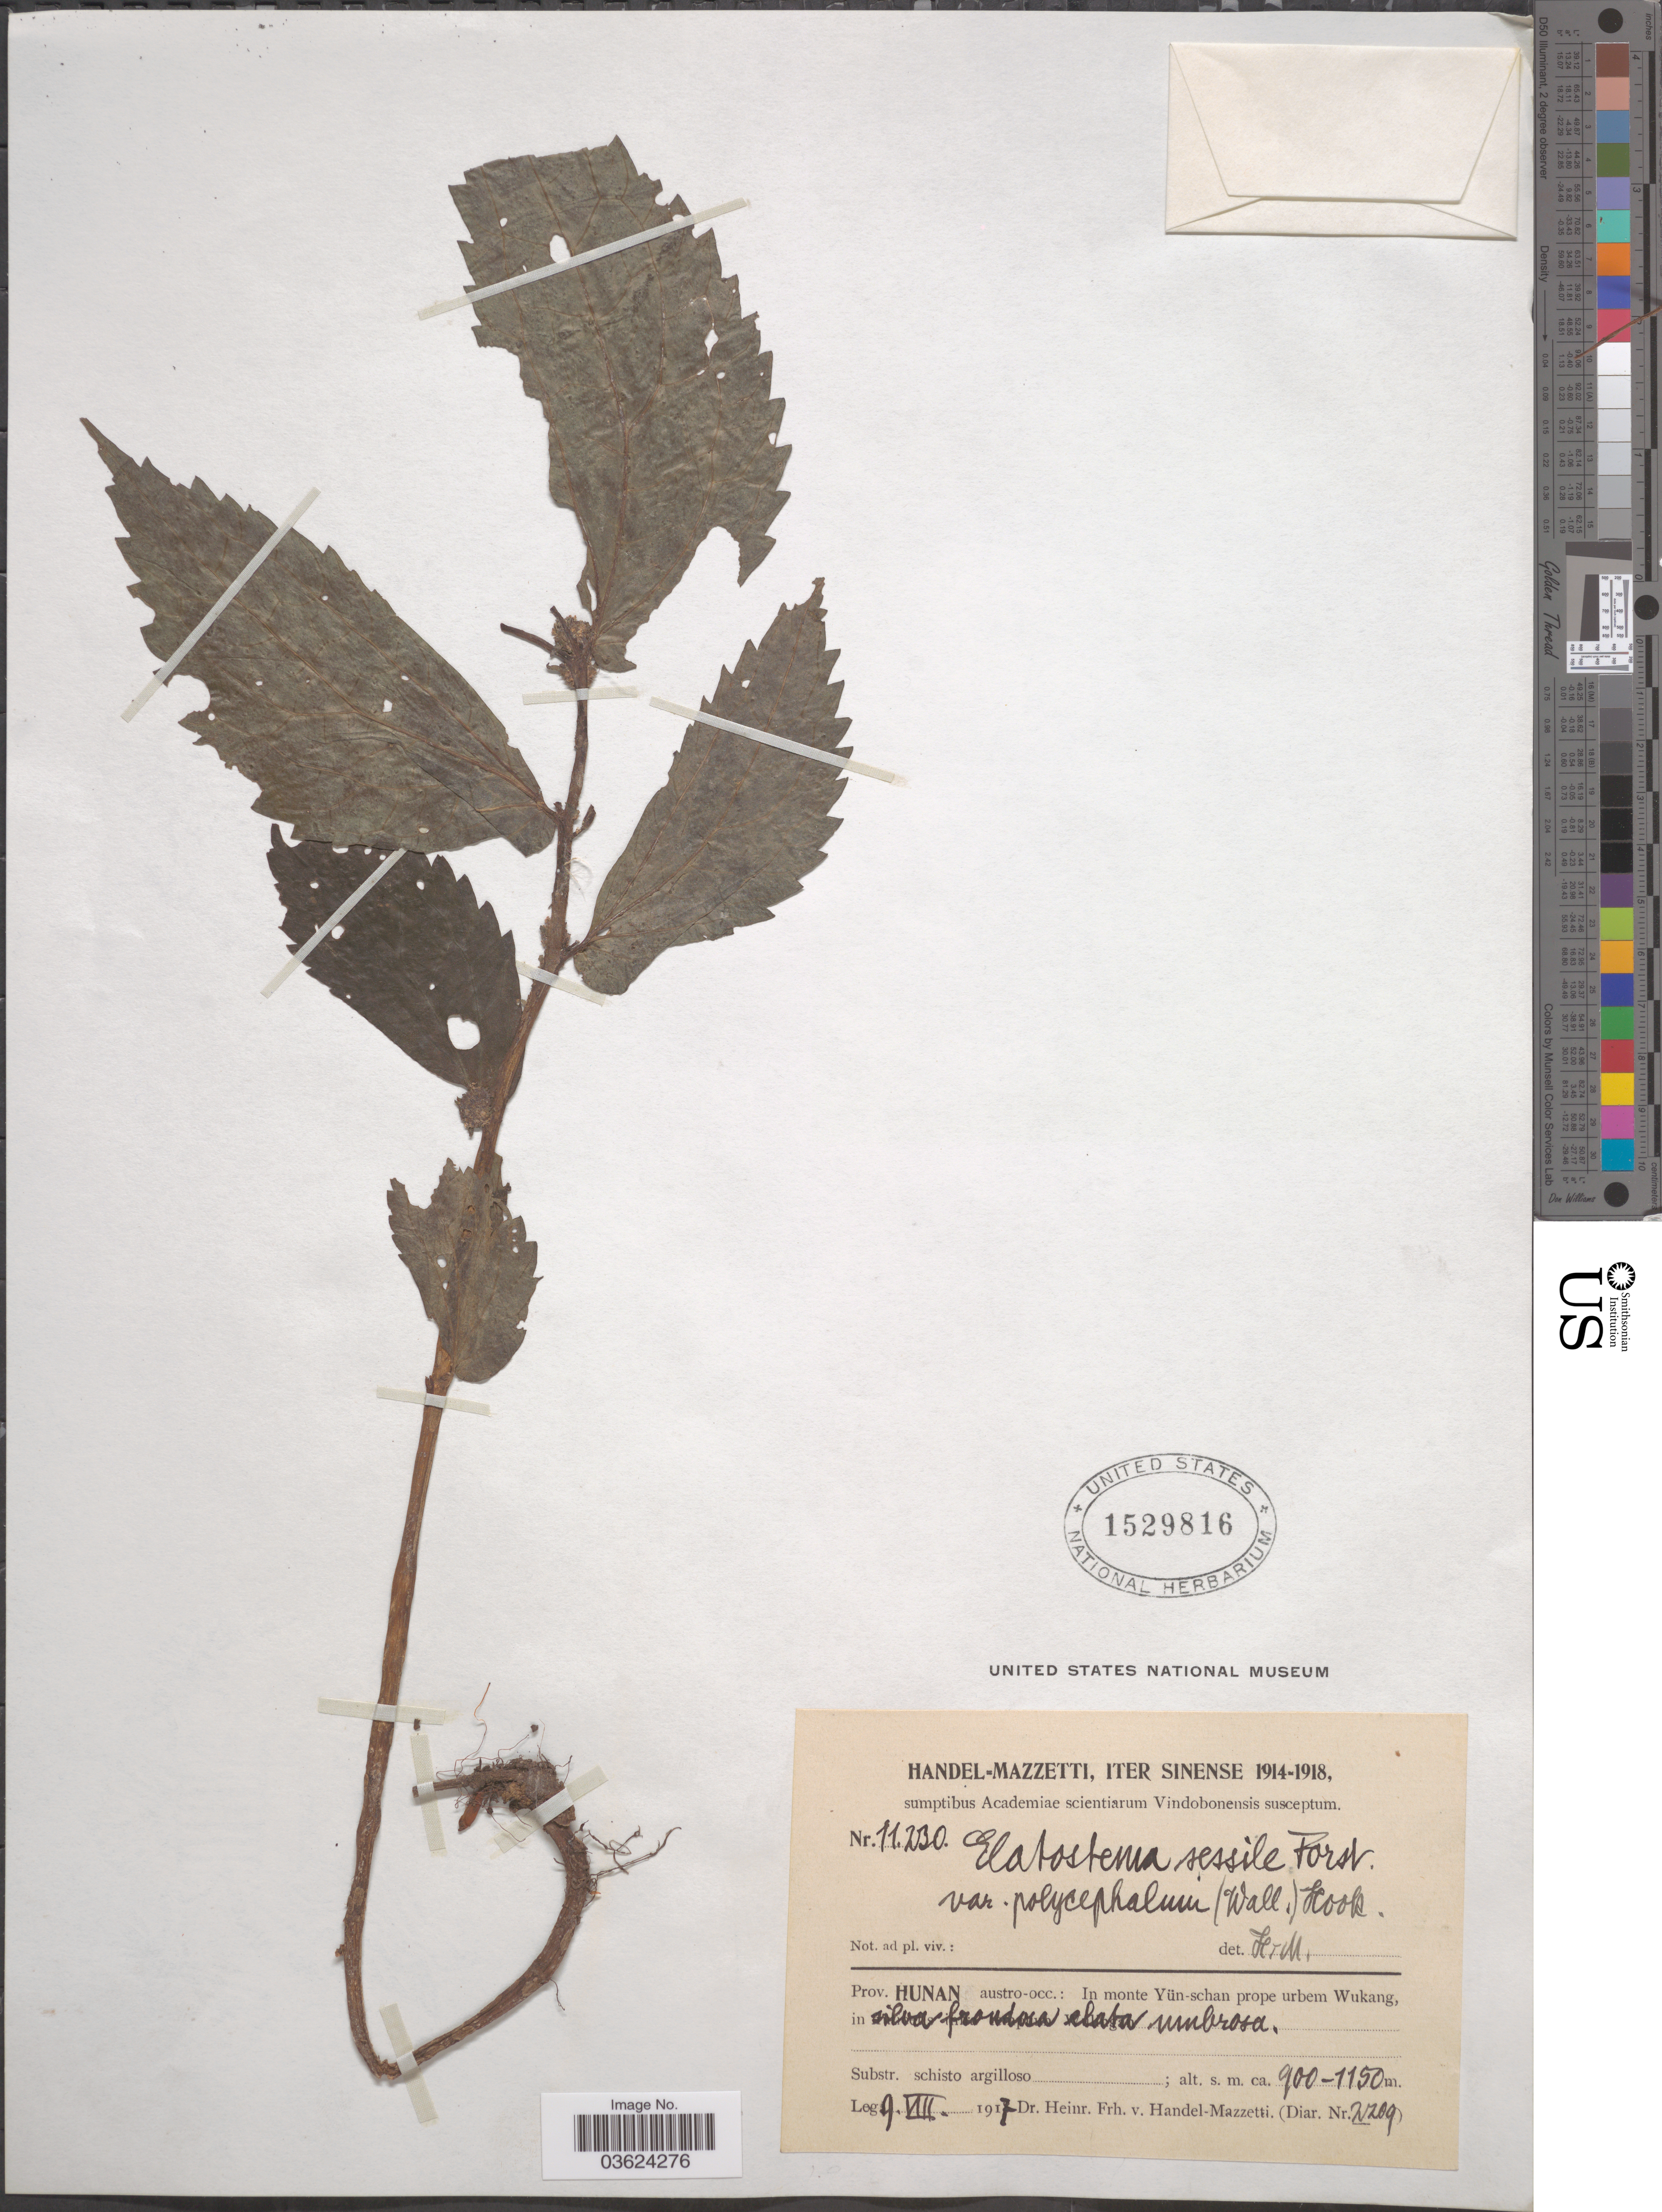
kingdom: Plantae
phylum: Tracheophyta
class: Magnoliopsida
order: Rosales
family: Urticaceae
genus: Elatostema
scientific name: Elatostema sessile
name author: J.R. Forst. & G. Forst.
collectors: H. Handel-Mazzetti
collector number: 11230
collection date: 1917-08-09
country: China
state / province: Hunan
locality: Prov. Hunan austro-occ.: In monte Yün-schan prope urbem Wukang.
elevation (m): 900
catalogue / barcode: US 1529816